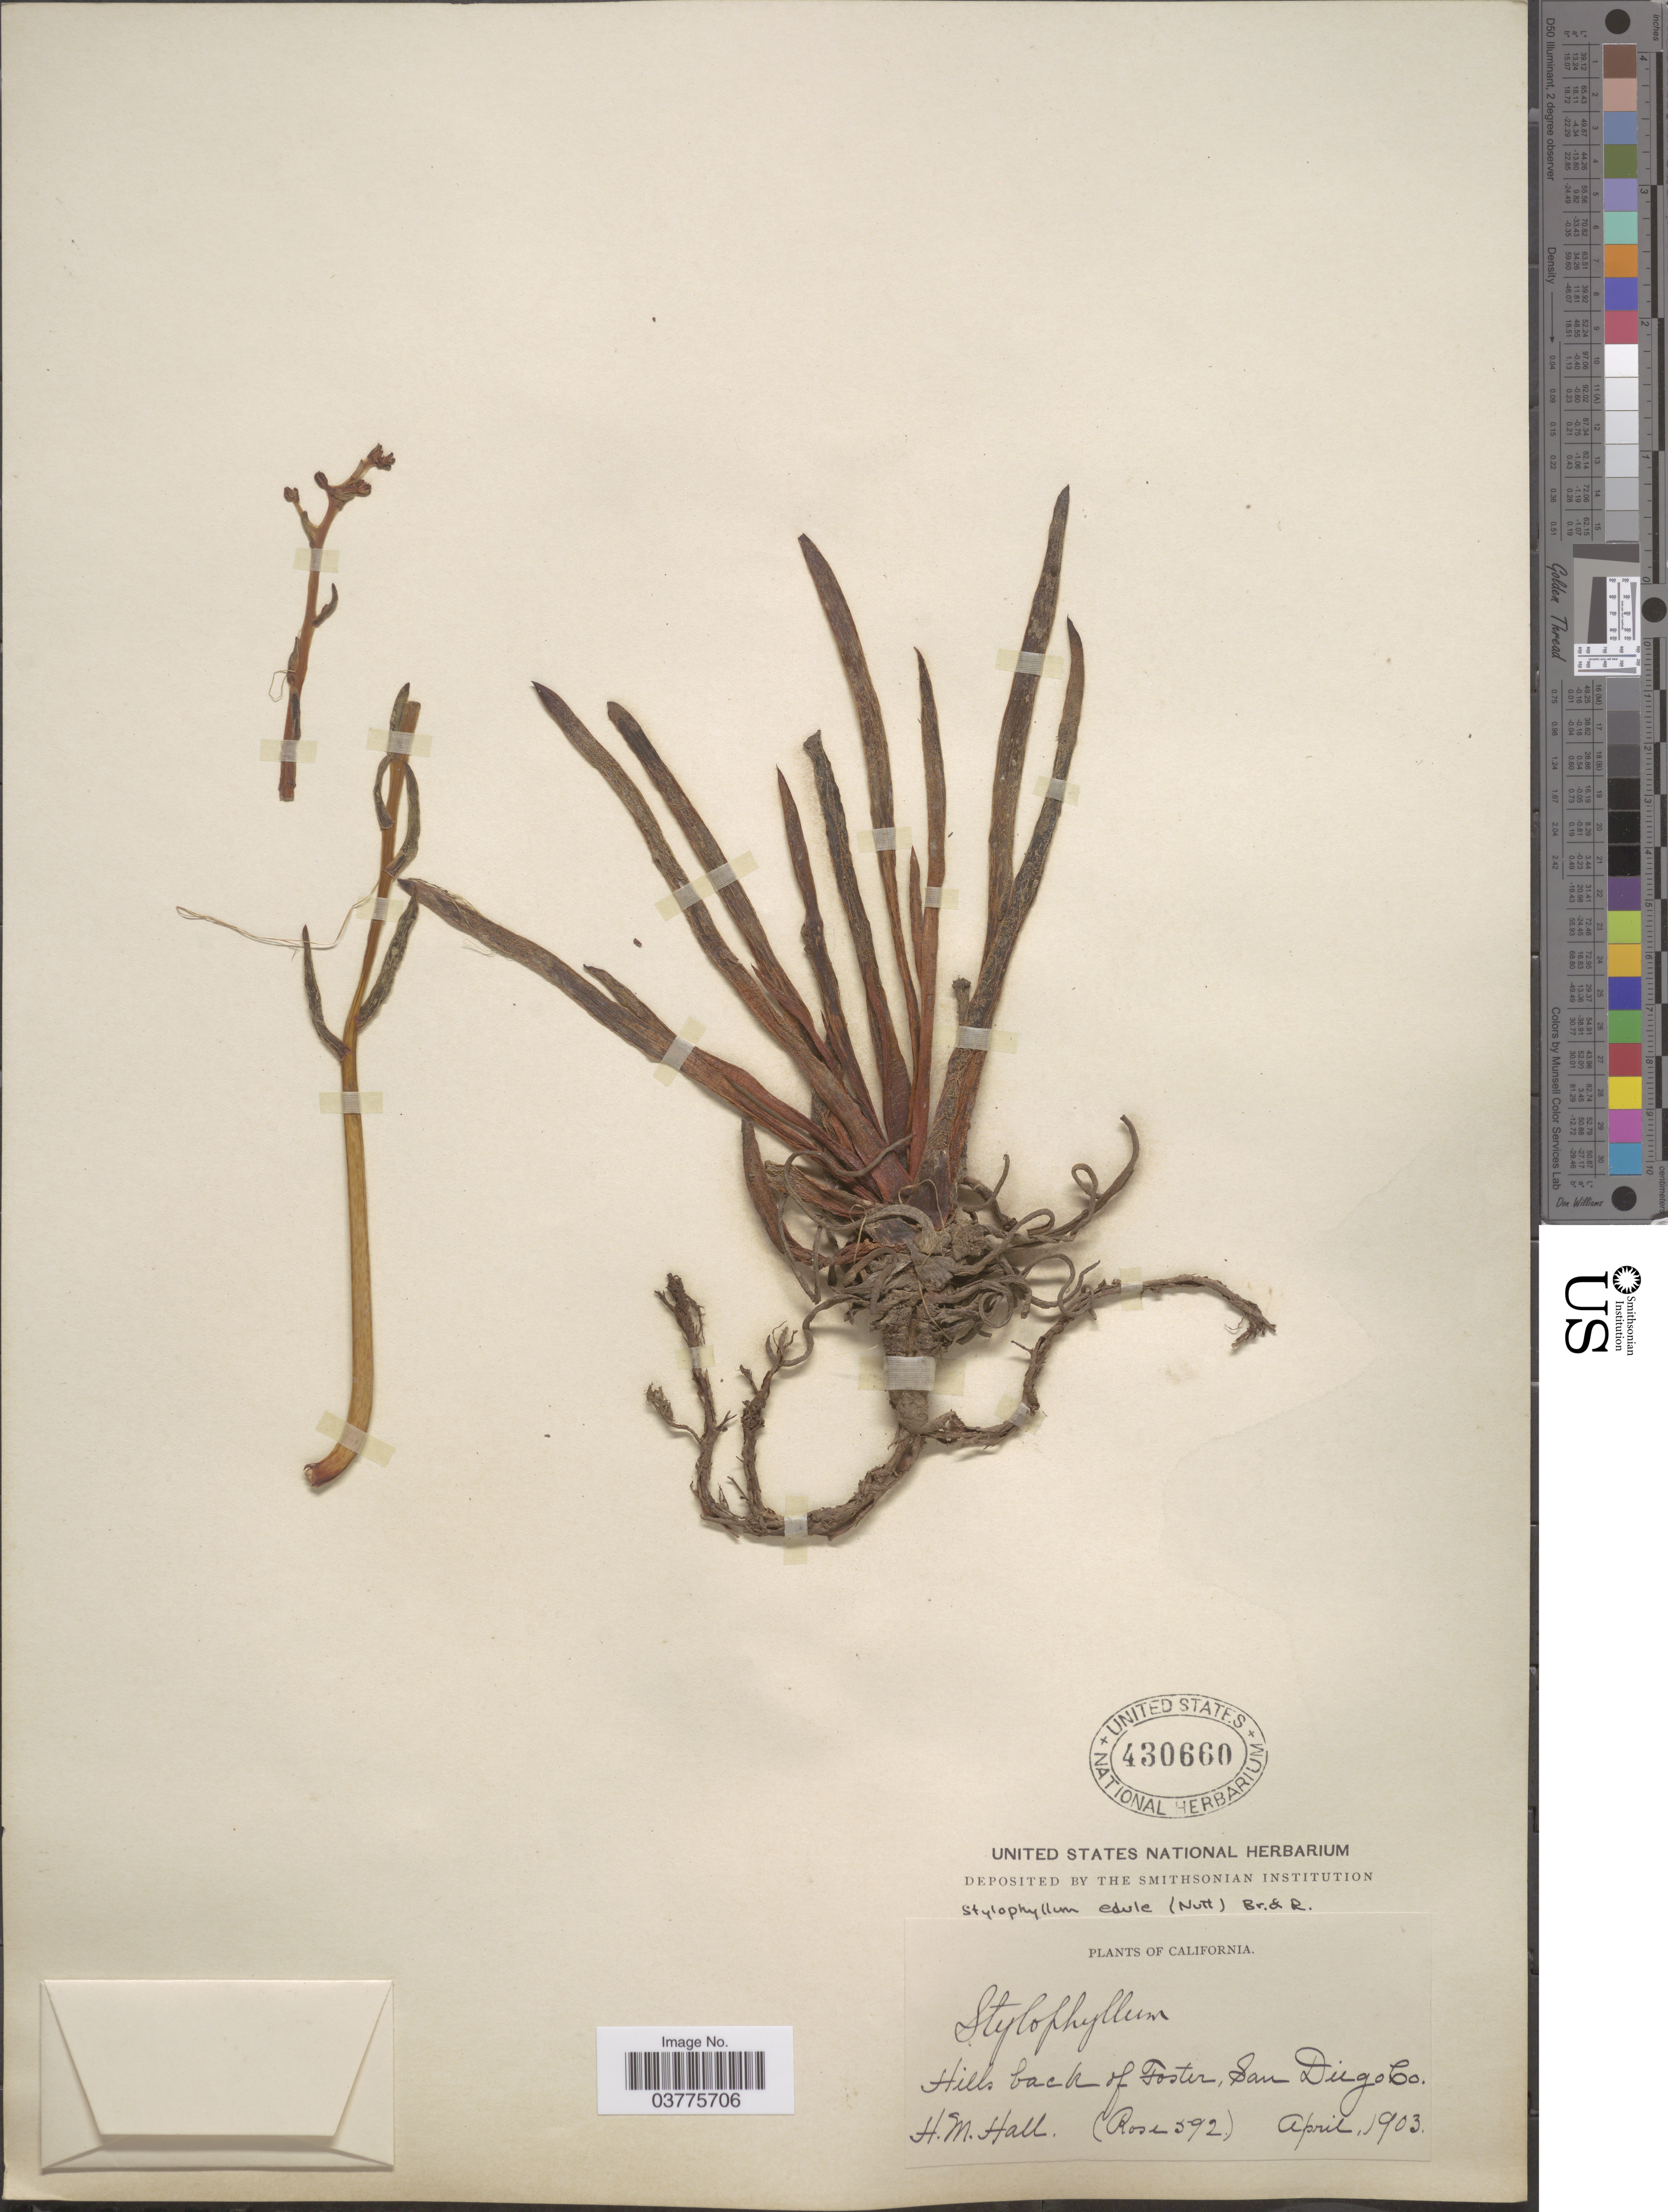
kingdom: Plantae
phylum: Tracheophyta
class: Magnoliopsida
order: Saxifragales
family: Crassulaceae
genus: Dudleya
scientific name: Dudleya edulis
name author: (Nutt.) Moran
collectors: H. M. Hall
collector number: Rose592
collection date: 1903-04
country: United States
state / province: California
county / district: San Diego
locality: Hills back of Foster, San Diego Co.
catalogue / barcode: US 430660